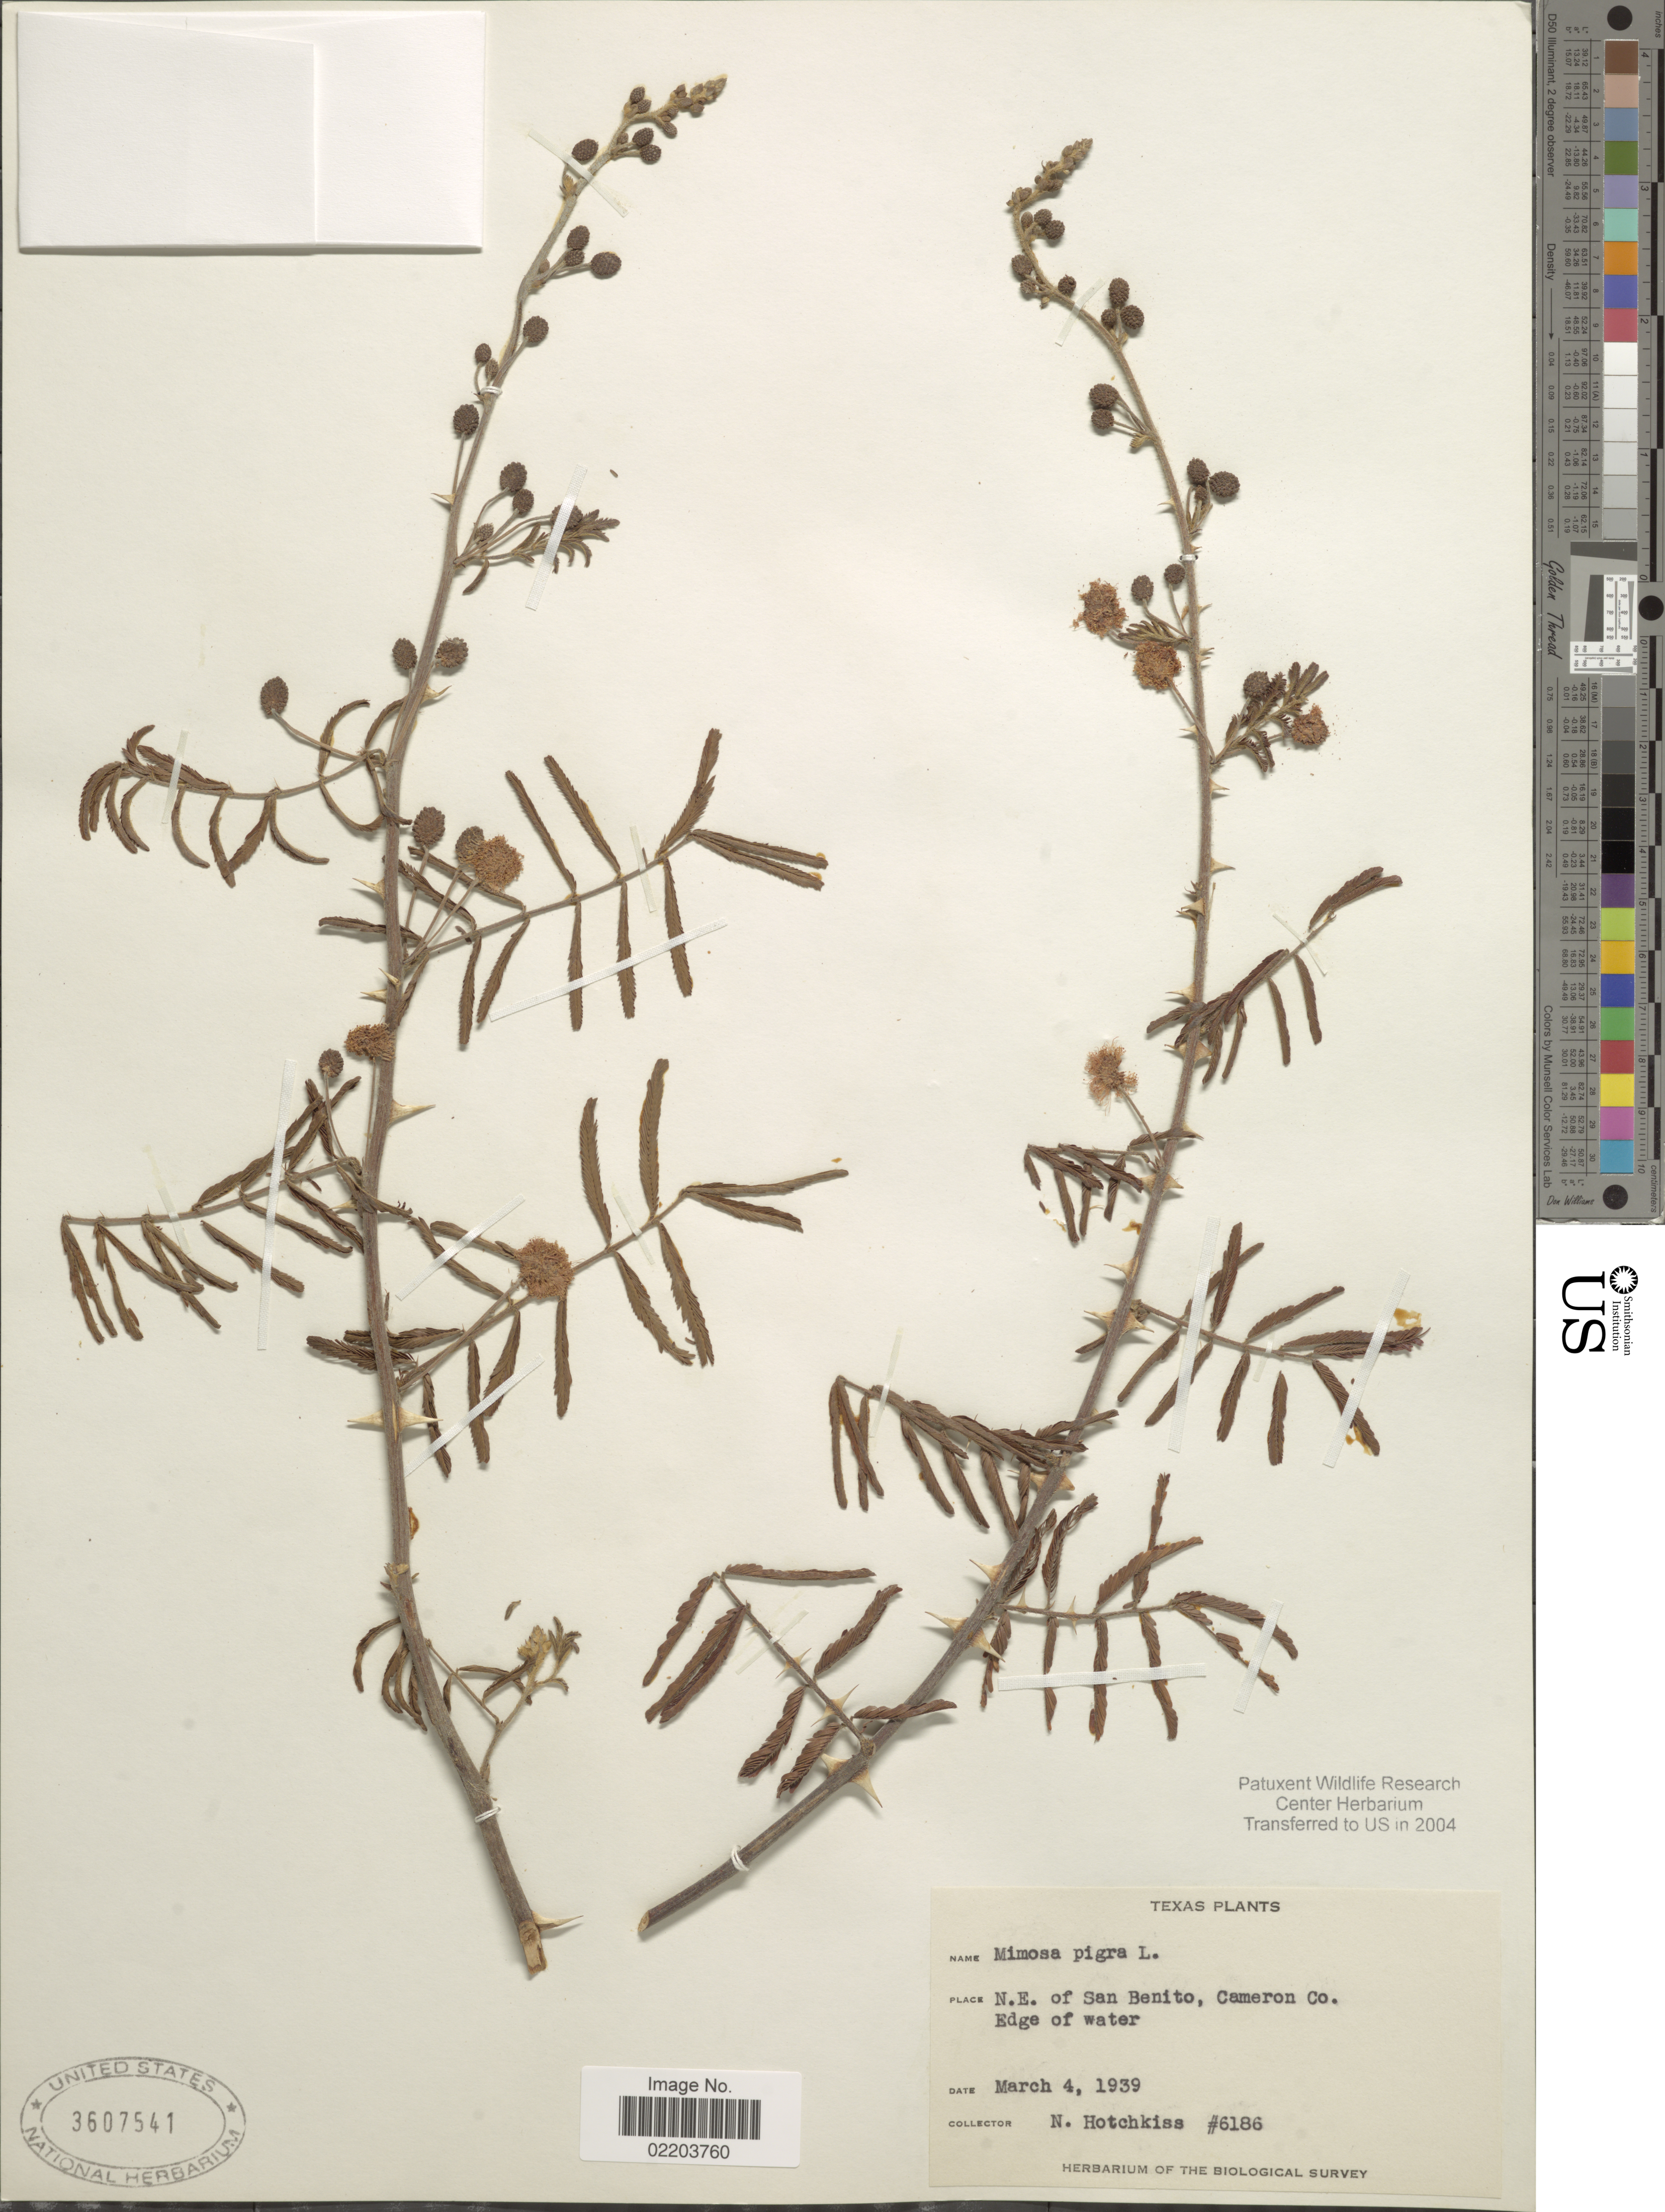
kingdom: Plantae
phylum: Tracheophyta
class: Magnoliopsida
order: Fabales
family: Fabaceae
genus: Mimosa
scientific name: Mimosa pigra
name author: L.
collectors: N. Hotchkiss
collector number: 6186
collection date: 1939-03-04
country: United States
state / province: Texas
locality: N.E of San Benito, Cameron Co. Edge of water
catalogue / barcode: US 3607541